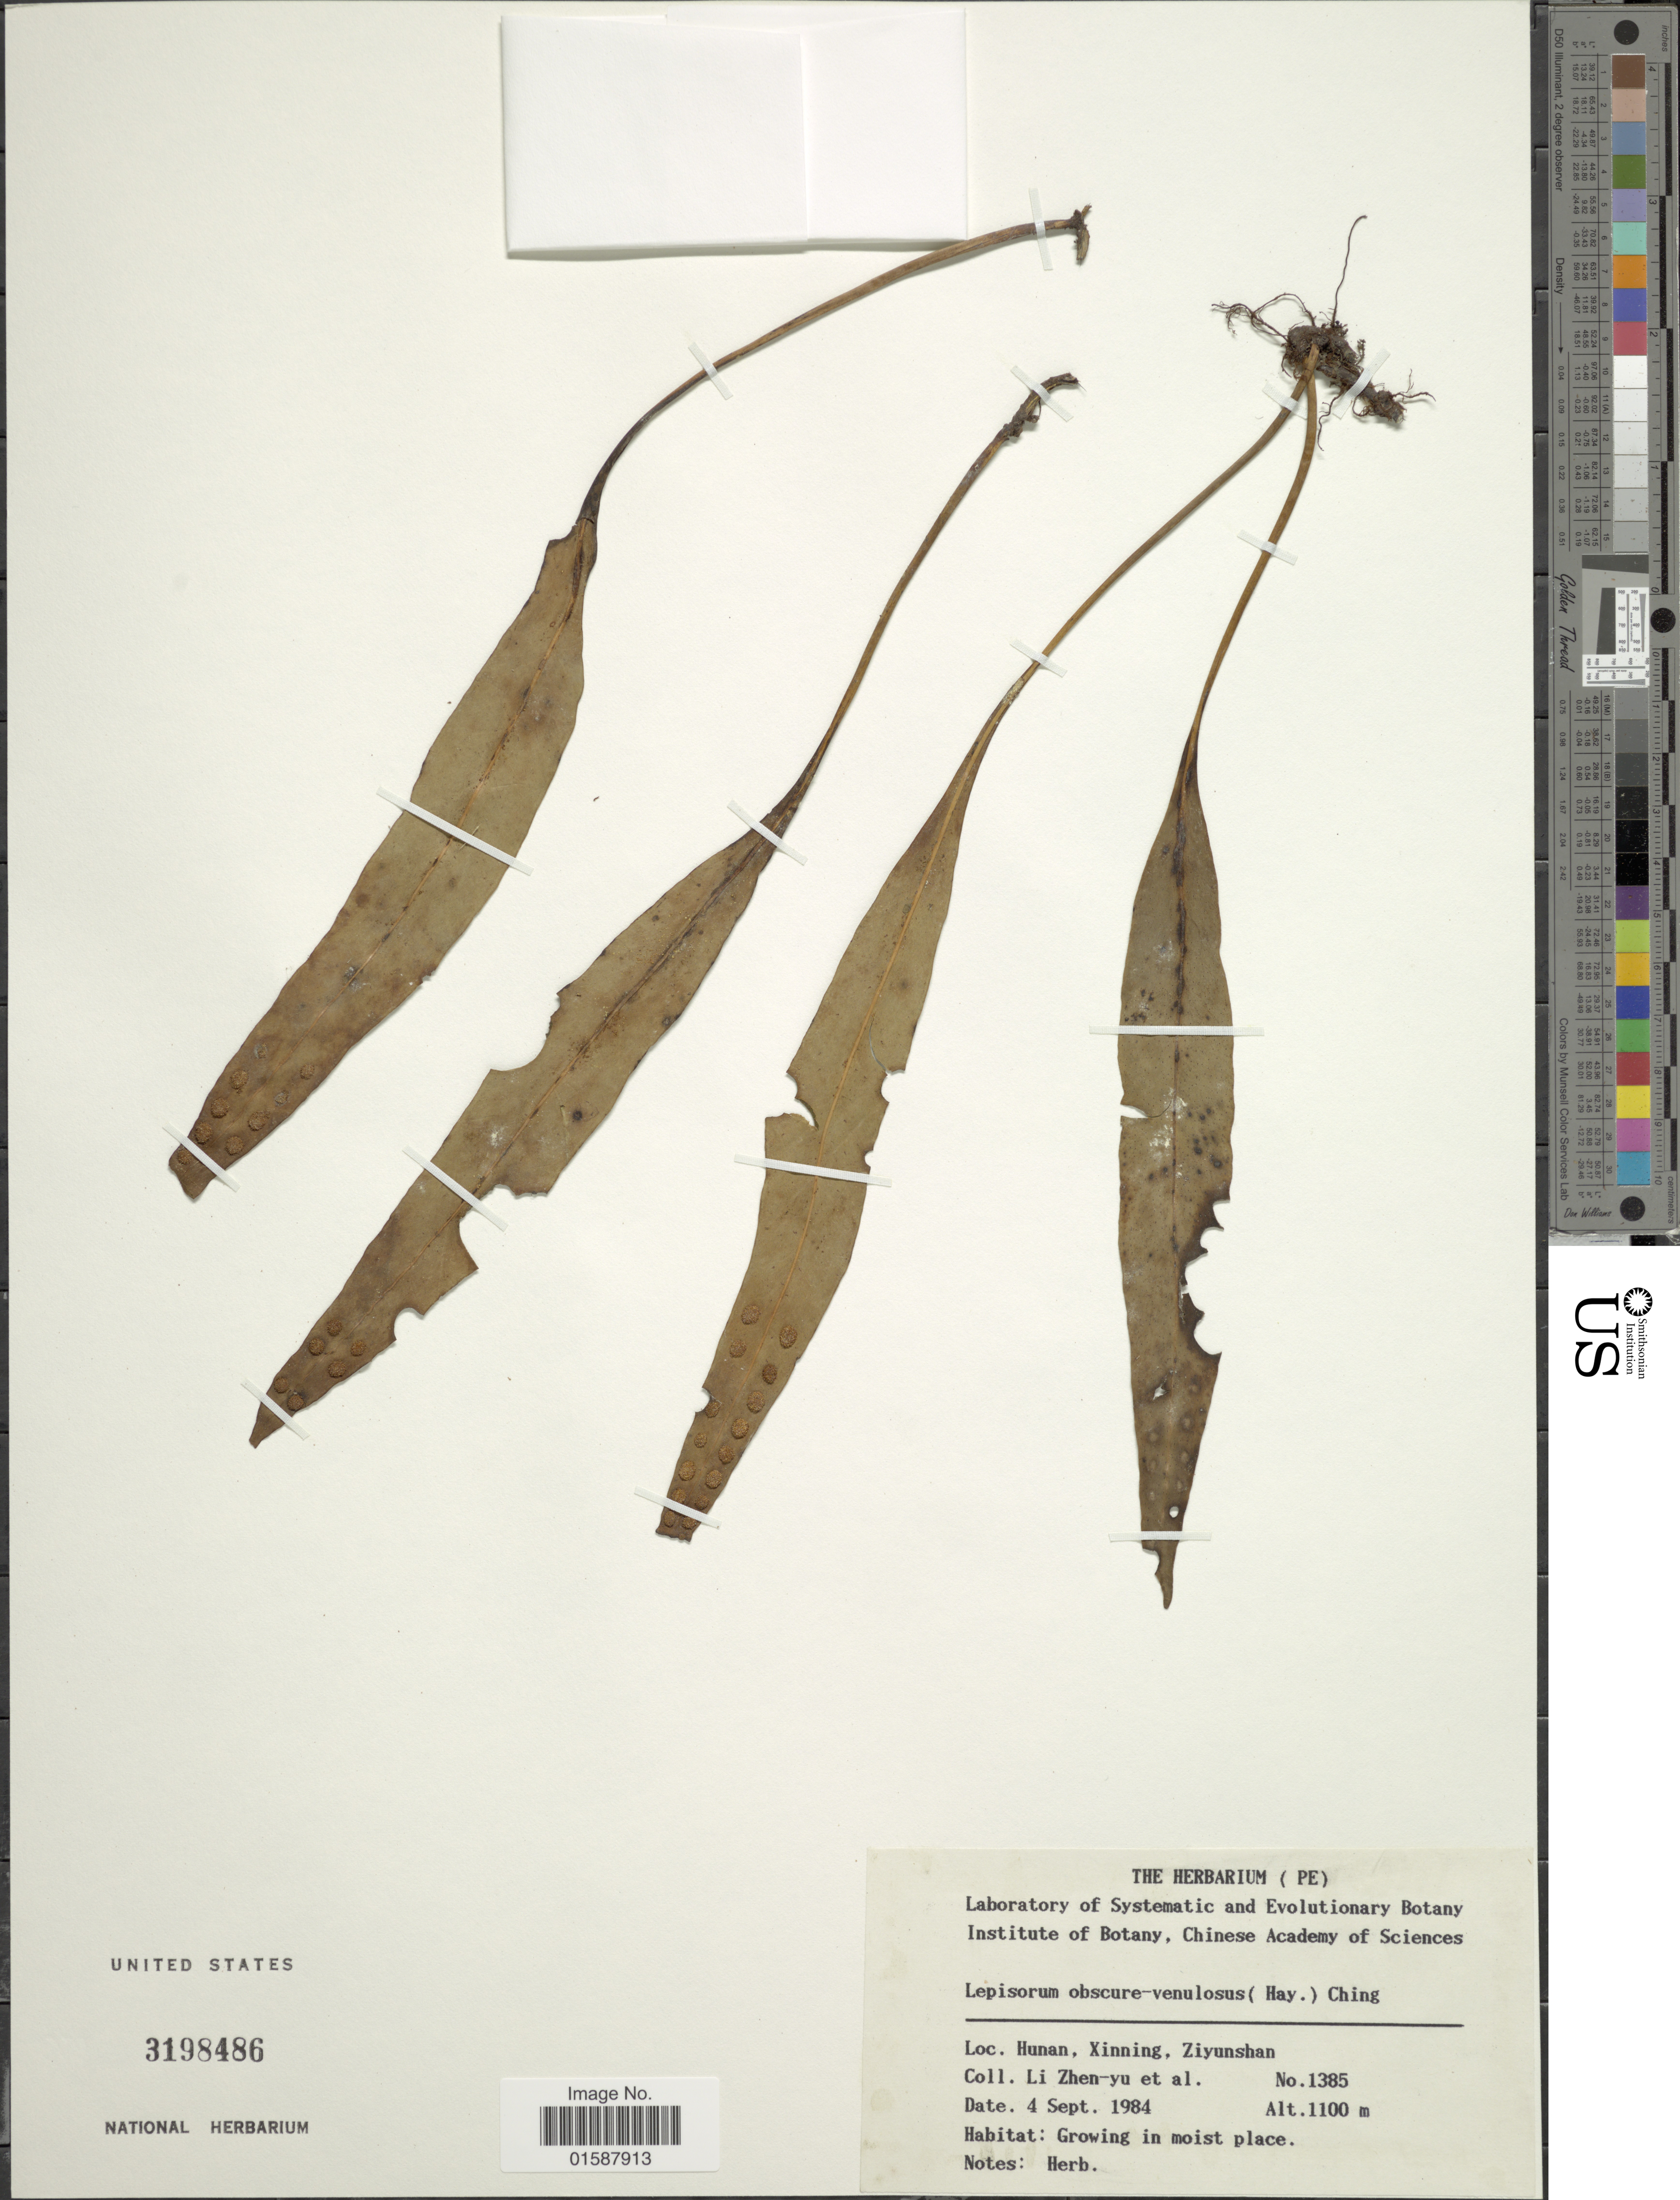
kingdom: Plantae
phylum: Tracheophyta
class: Polypodiopsida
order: Polypodiales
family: Polypodiaceae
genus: Lepisorus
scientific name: Lepisorus obscurevenulosus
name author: (Hayata) Ching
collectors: Z. Y. Li & et al.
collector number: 1385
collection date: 1984-09-04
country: China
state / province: Hunan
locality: Xinning, Ziyunshan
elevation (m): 1100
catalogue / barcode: US 3198486